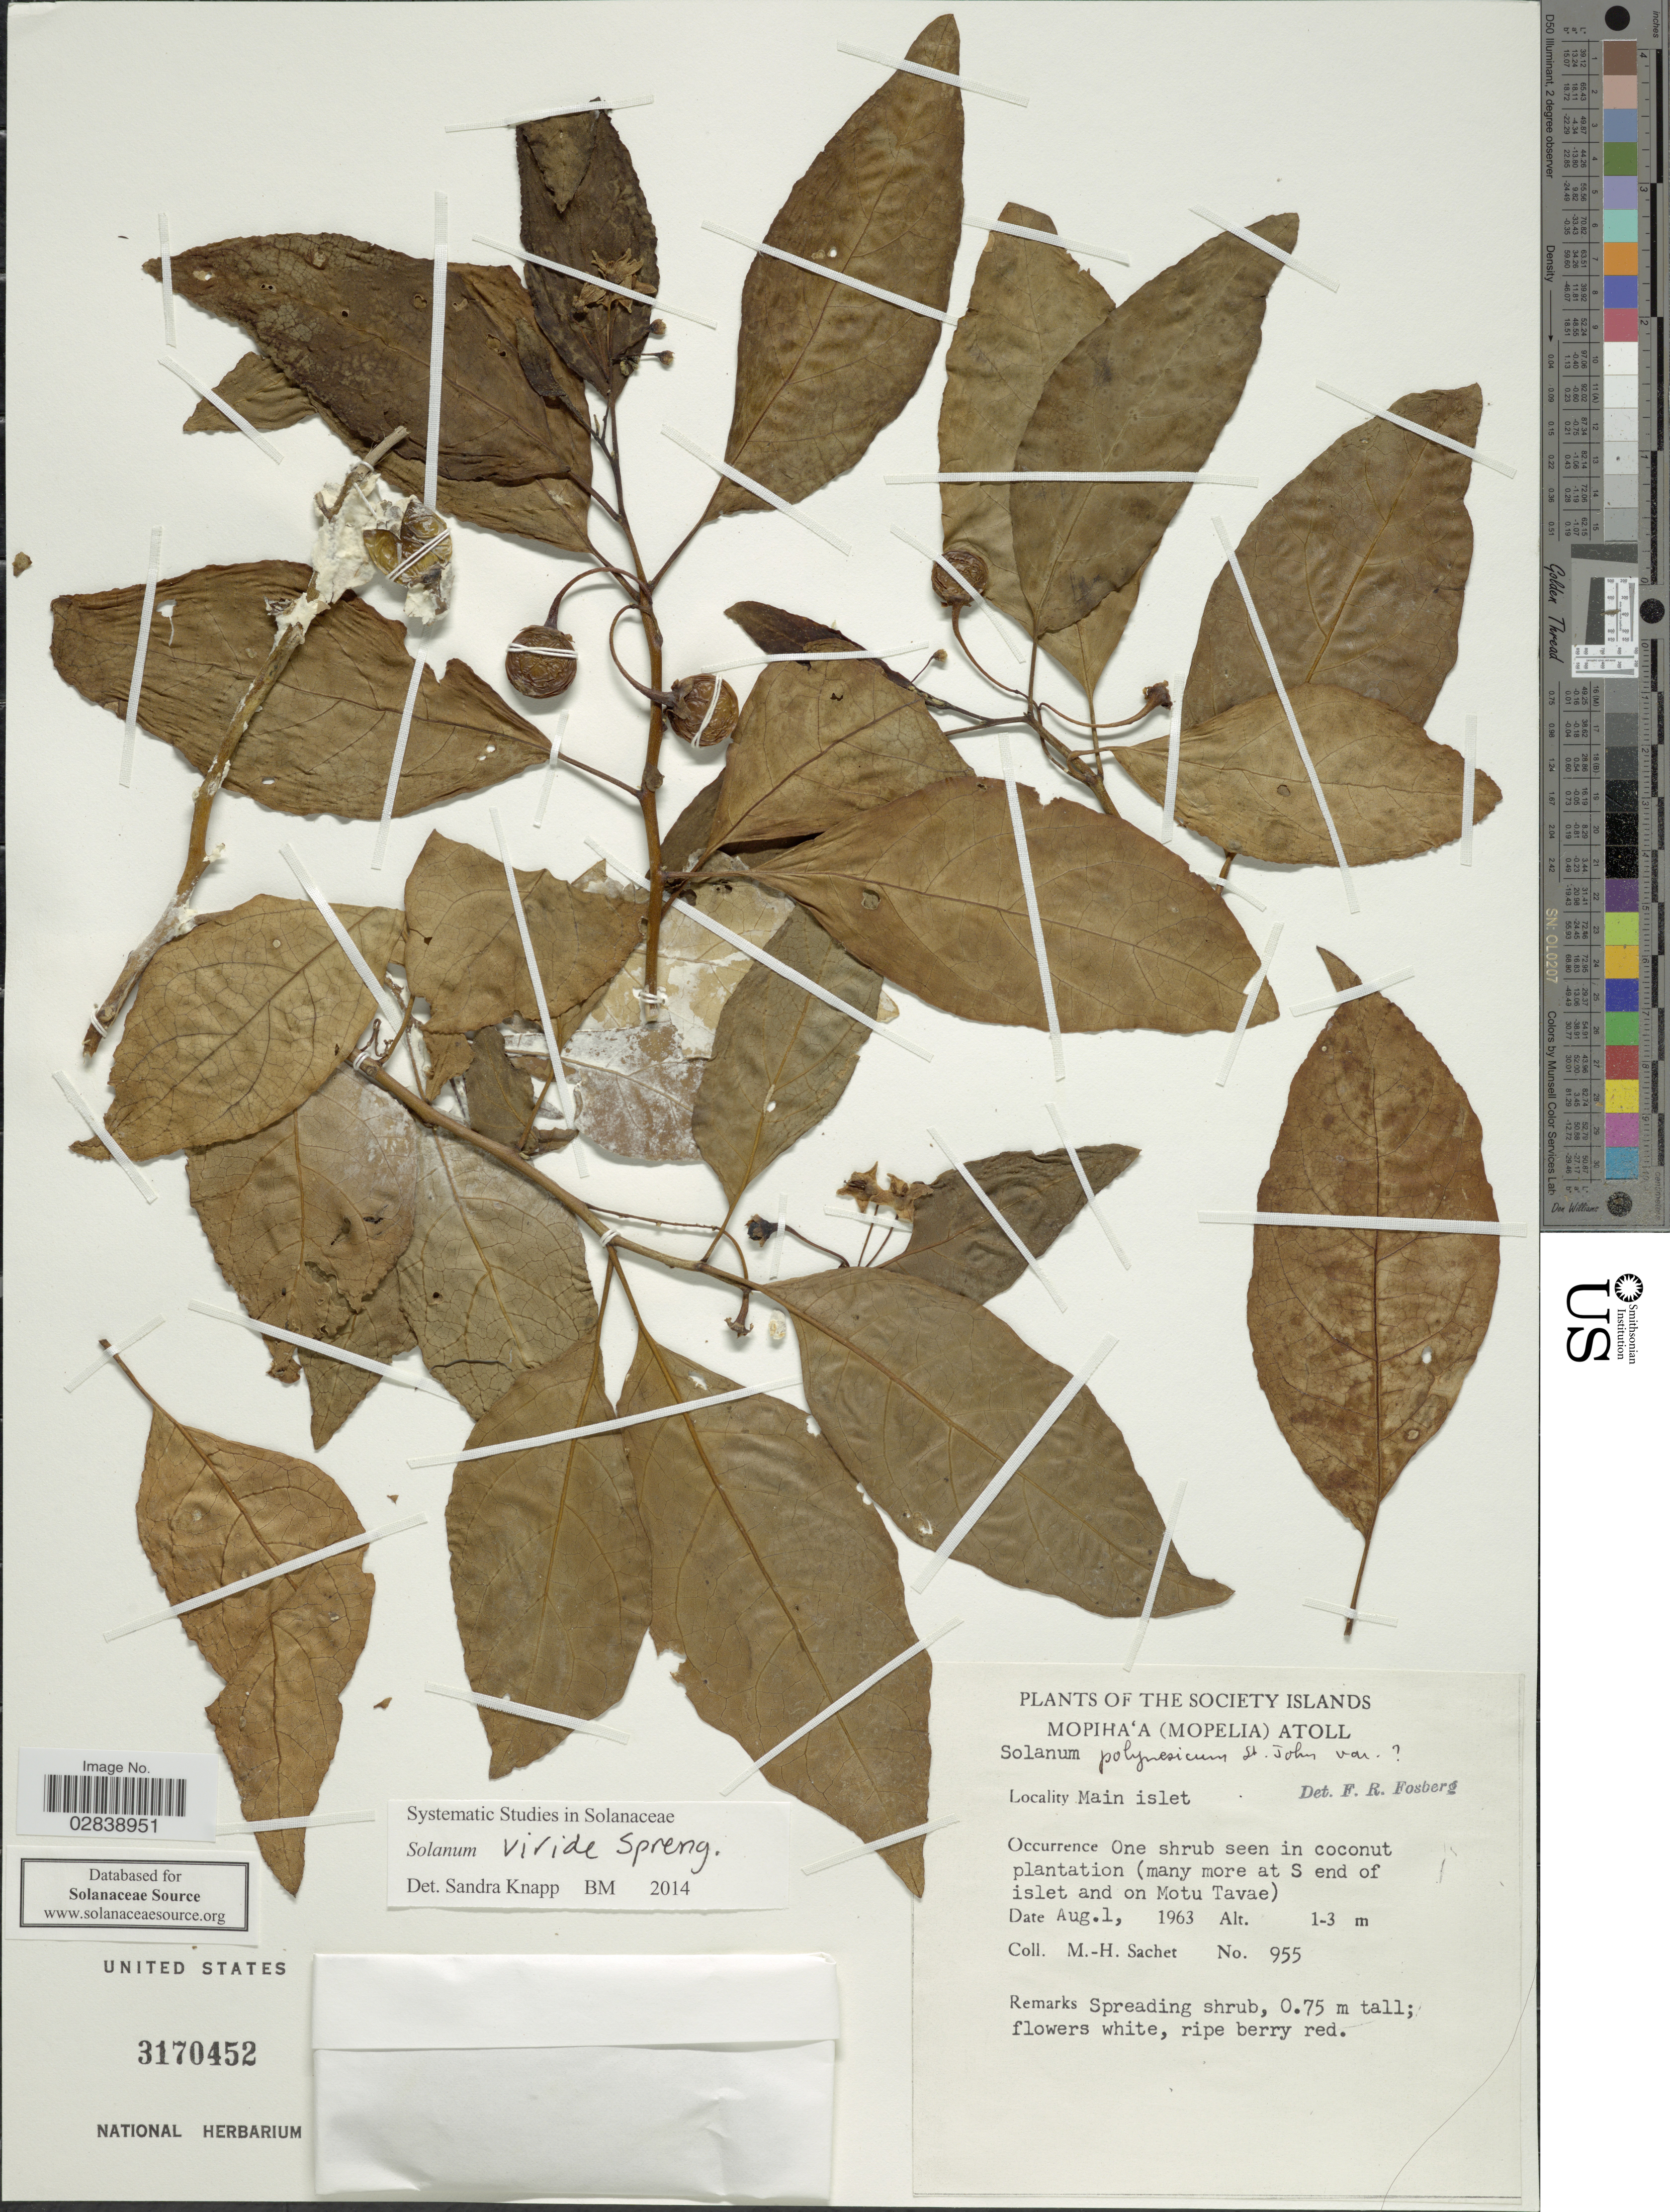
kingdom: Plantae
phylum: Tracheophyta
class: Magnoliopsida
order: Solanales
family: Solanaceae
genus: Solanum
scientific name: Solanum viride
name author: G. Forst. ex Spreng.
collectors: M.-H. Sachet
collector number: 955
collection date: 1963-08-01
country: French Polynesia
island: Maupihaa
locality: Society Islands. Mopiha'a (Mopelia) Atoll. Main Islet. On scrub seen in coconut plantation (many more at S end of islet and on Motu Tavae).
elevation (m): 1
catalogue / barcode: US 3170452